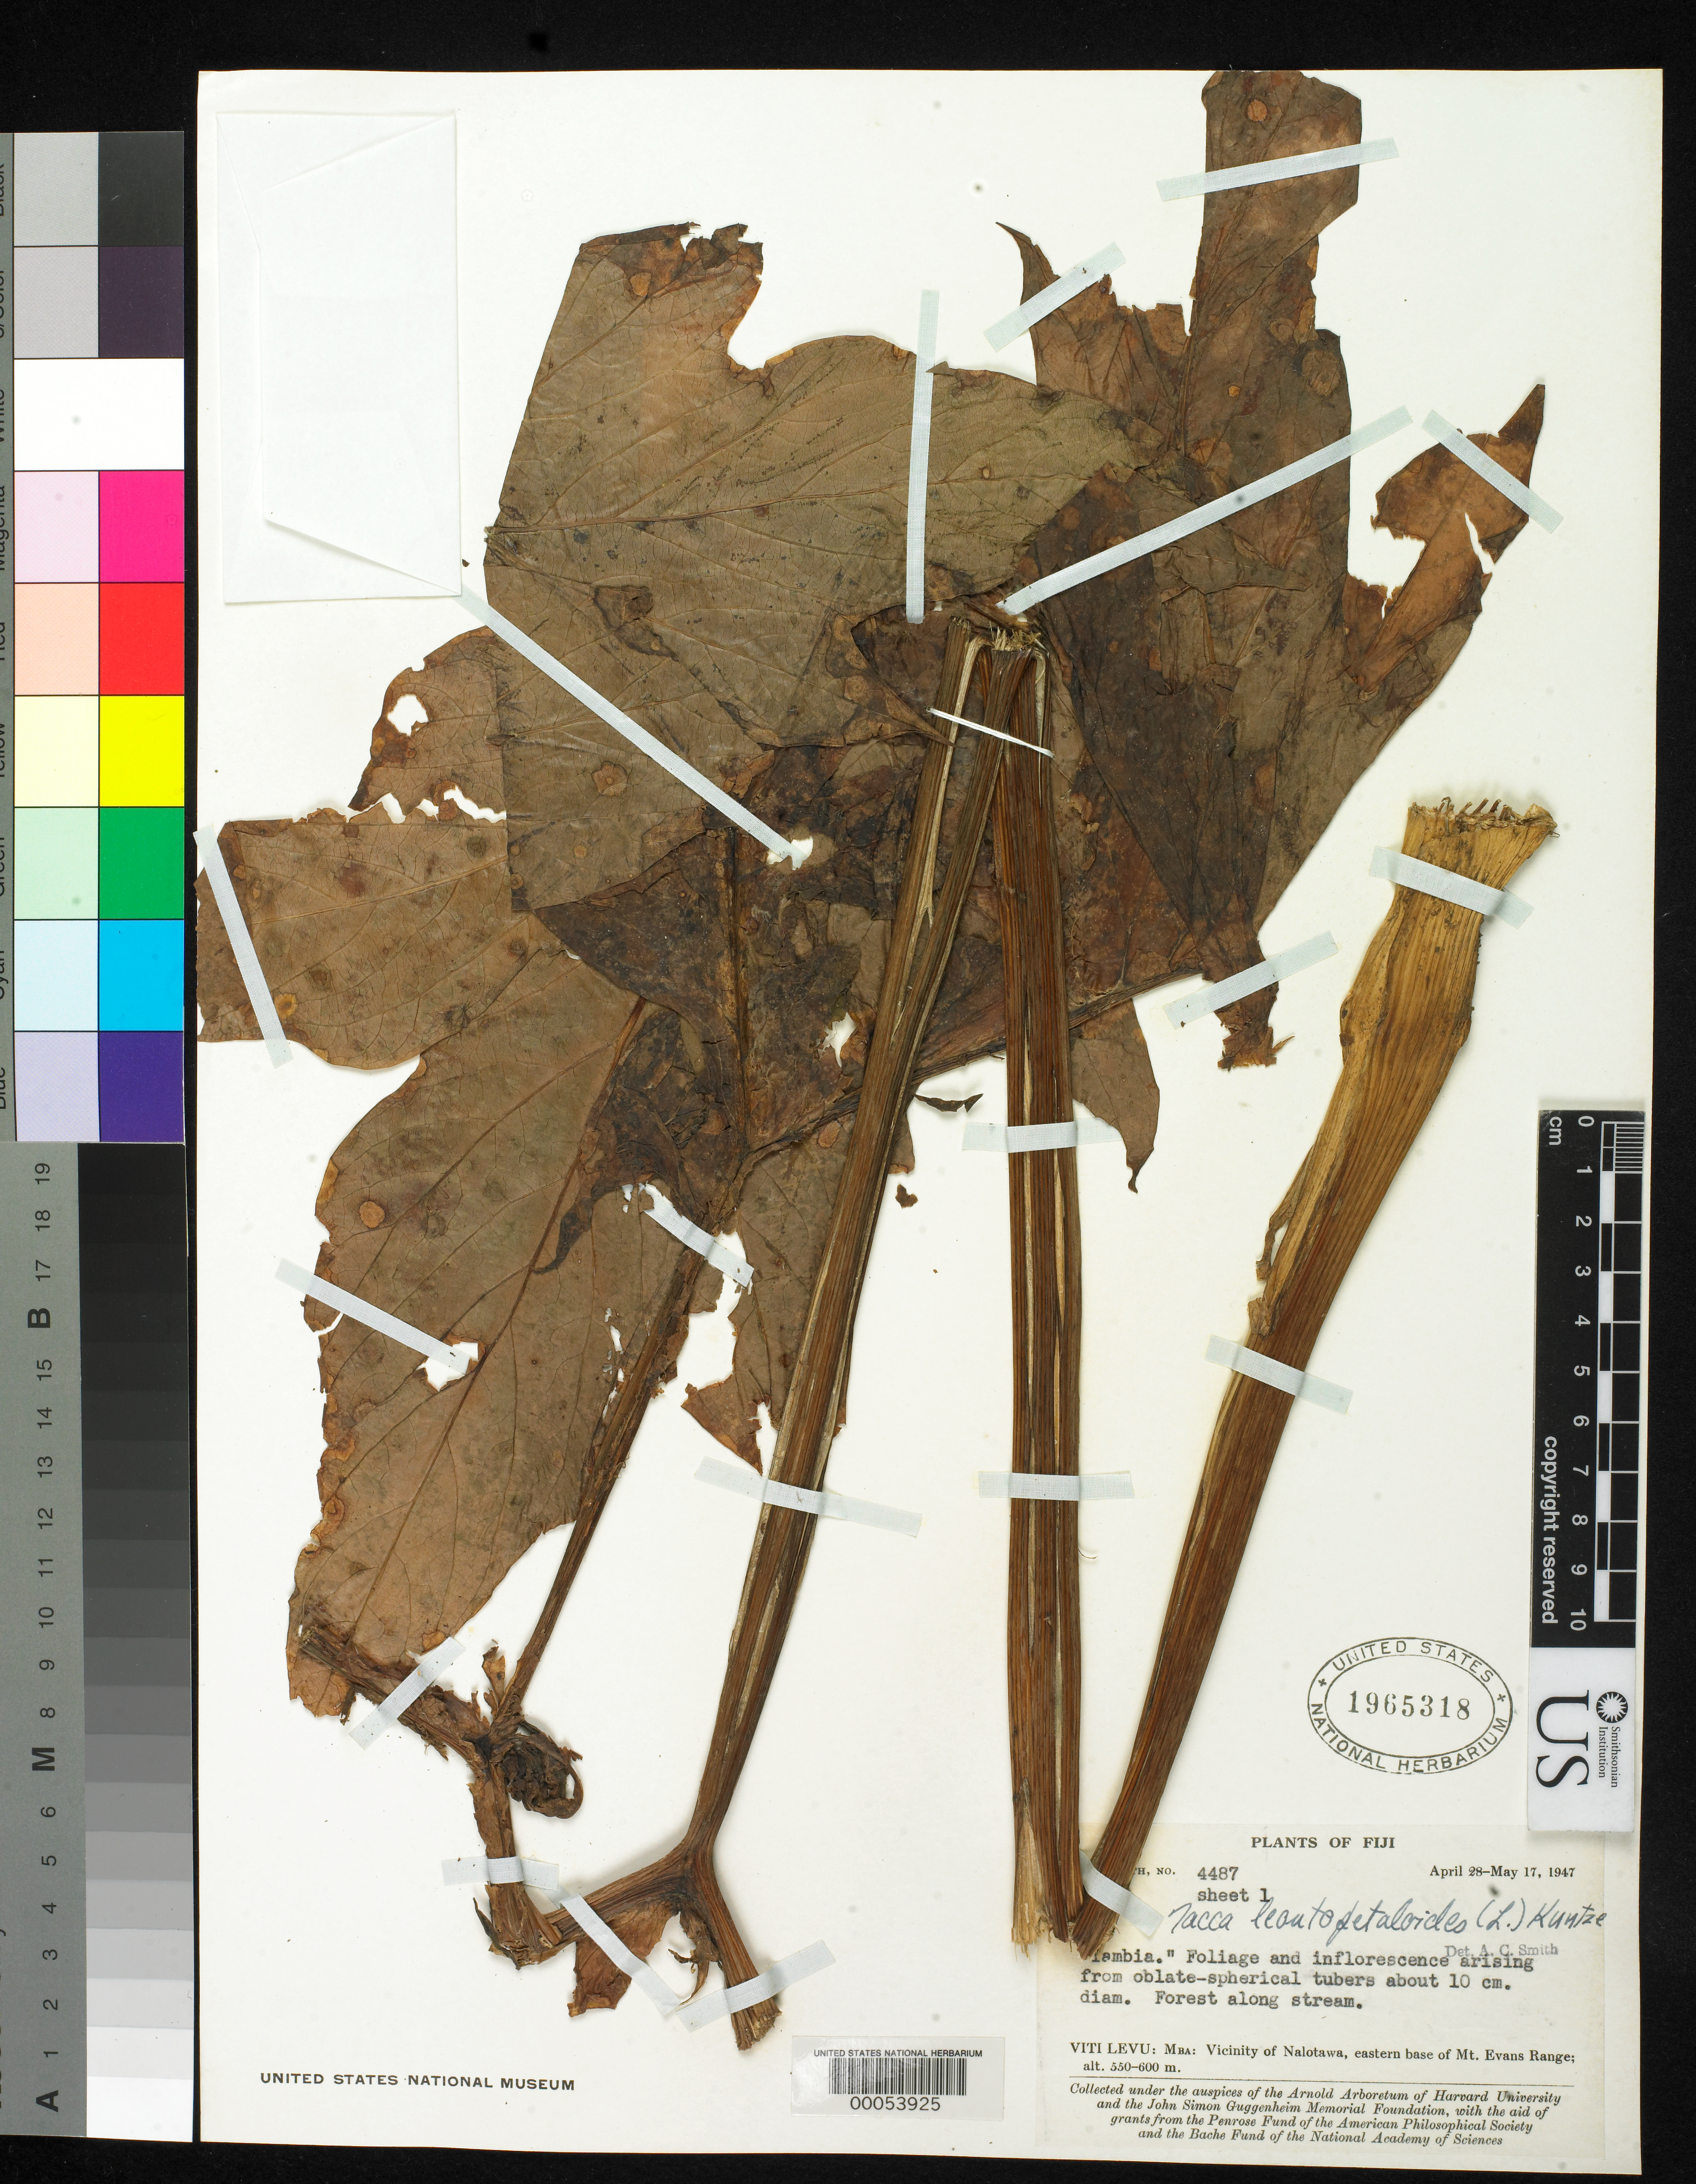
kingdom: Plantae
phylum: Tracheophyta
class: Liliopsida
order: Dioscoreales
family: Dioscoreaceae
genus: Tacca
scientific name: Tacca leontopetaloides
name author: (L.) Kuntze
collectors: A. C. Smith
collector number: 4487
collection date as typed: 28 Apr 1947 to 17 May 1947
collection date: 1947-04-28/1947-05-17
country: Fiji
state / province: Western Division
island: Viti Levu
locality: Mba Prov., Nalotawa, eastern base of Mt. Evans Range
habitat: forest along stream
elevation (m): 550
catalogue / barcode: US 1965318